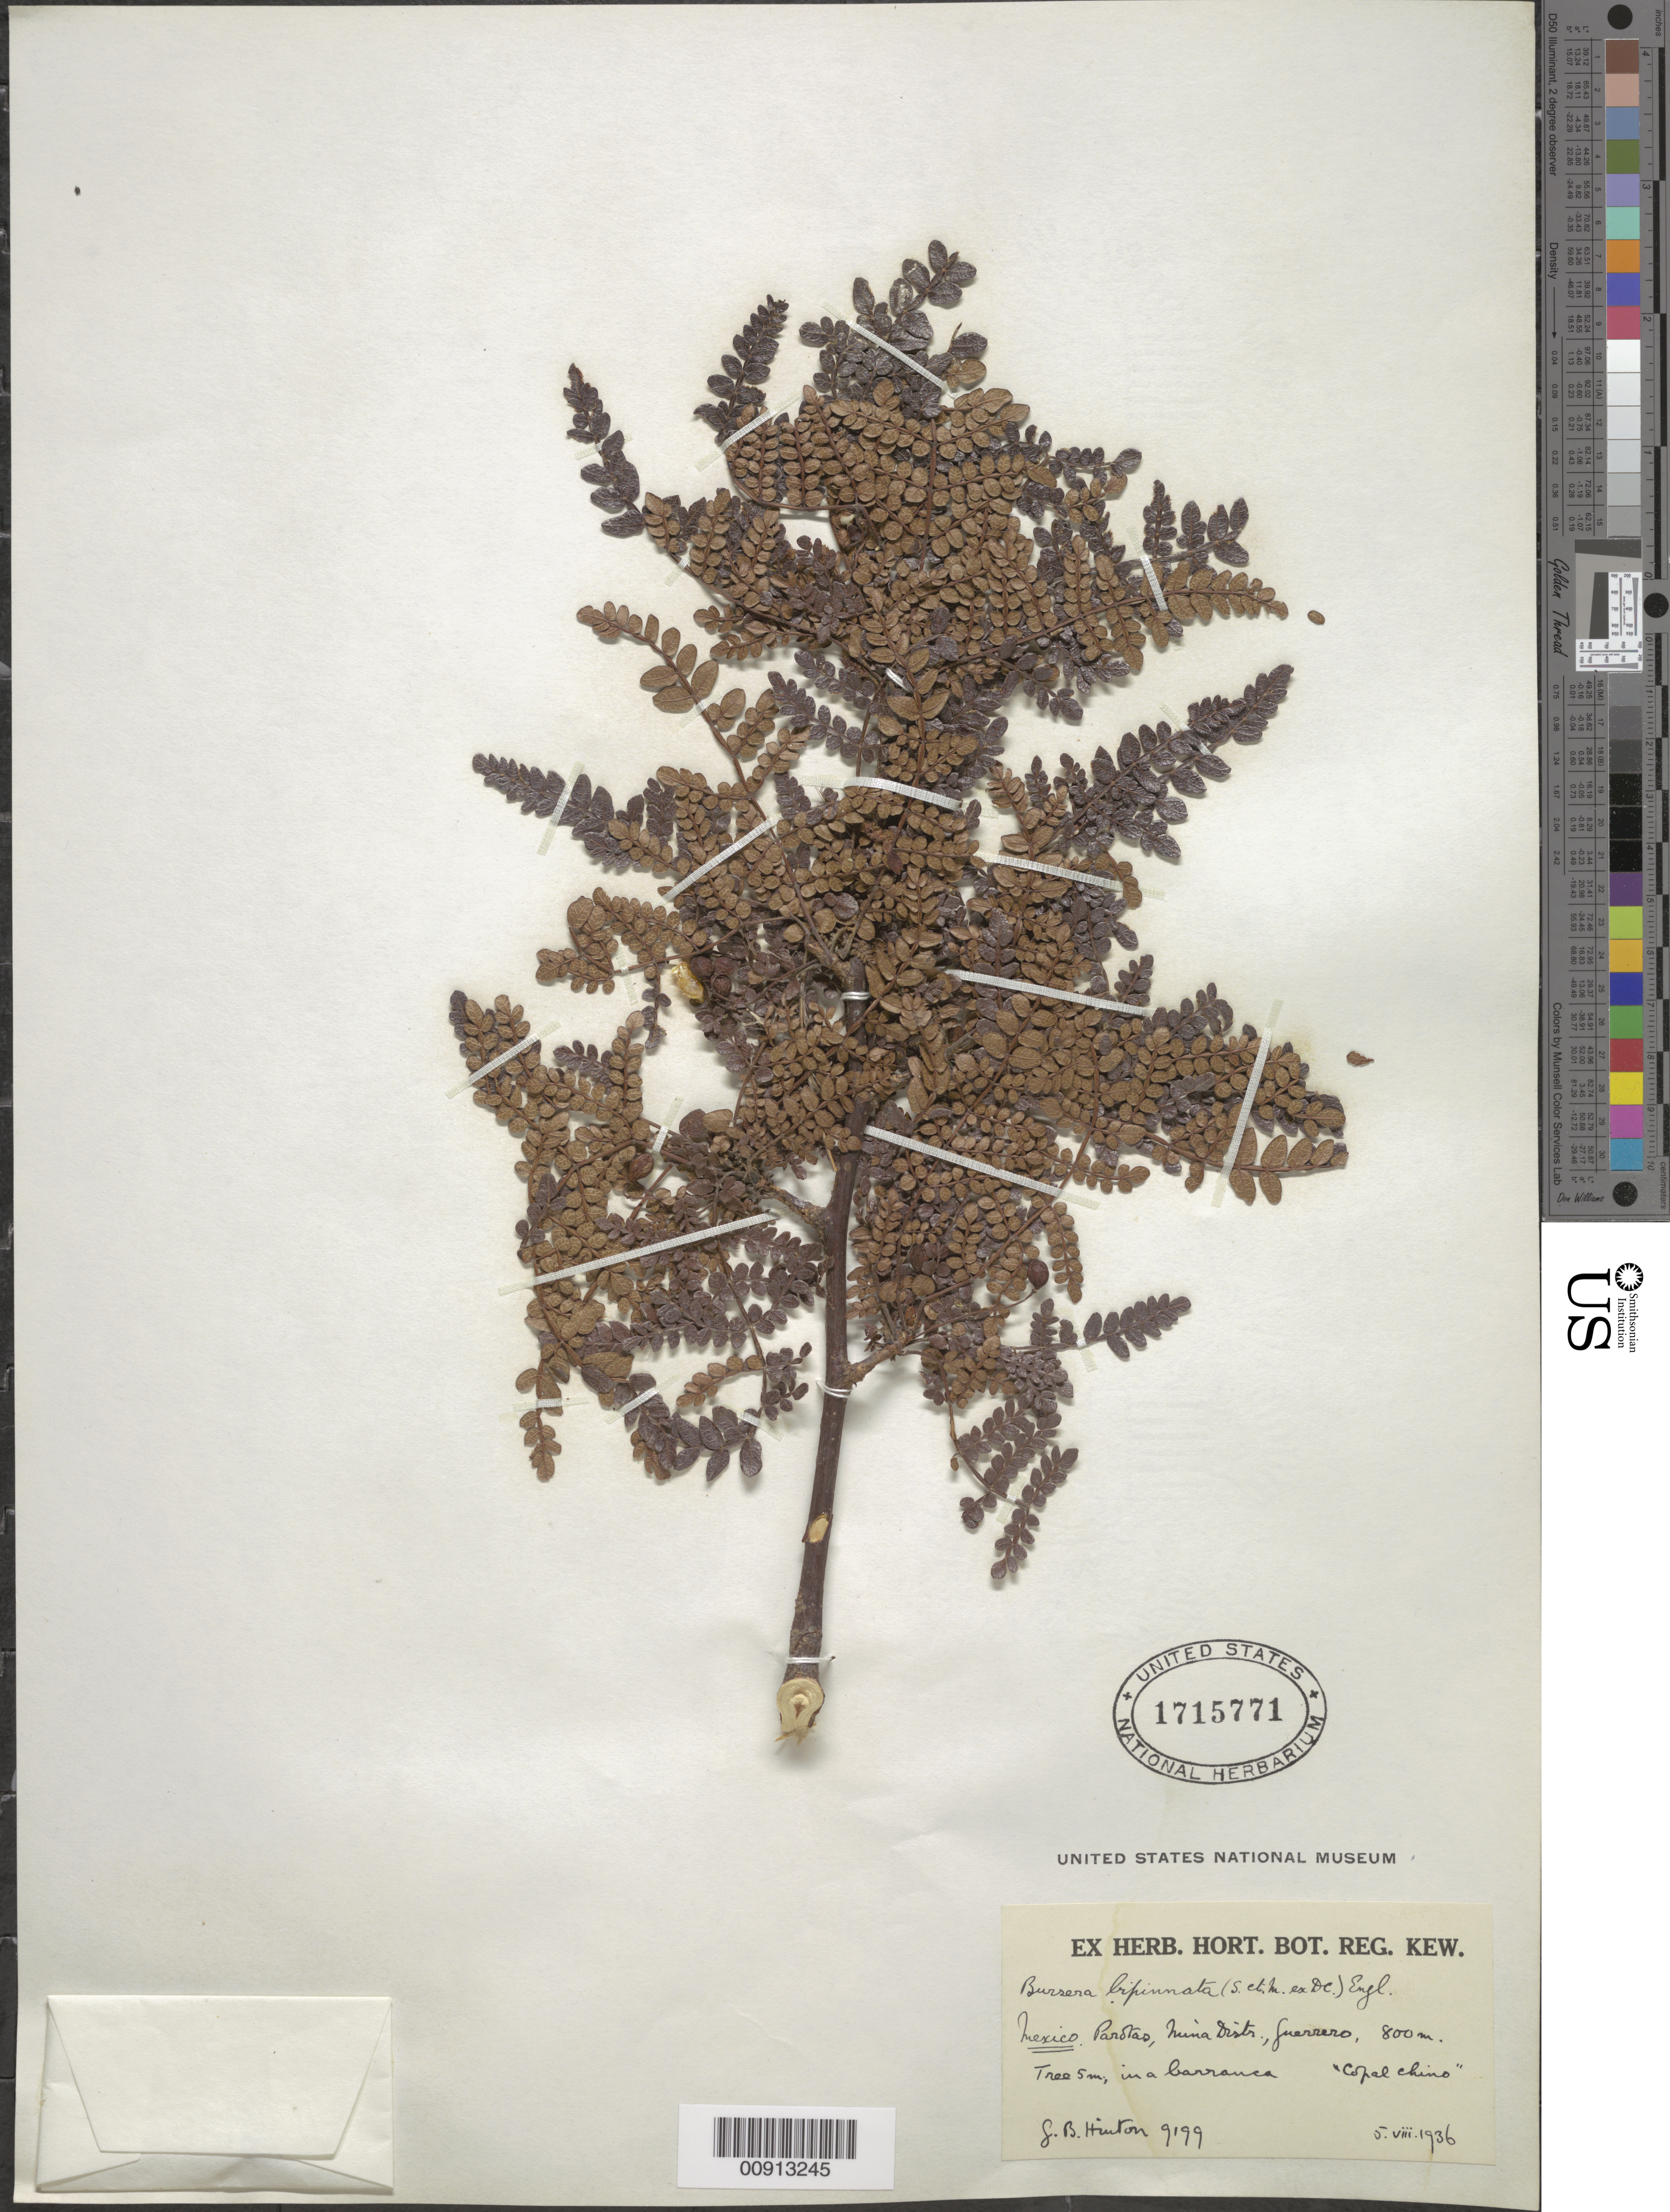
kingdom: Plantae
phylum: Tracheophyta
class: Magnoliopsida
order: Sapindales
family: Burseraceae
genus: Bursera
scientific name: Bursera bipinnata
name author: Engl.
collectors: G. B. Hinton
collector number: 9199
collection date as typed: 05 Aug 1936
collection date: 1936-08-05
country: Mexico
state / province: Guerrero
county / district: Mina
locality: Parotas, Mina Ditr., Guerrero.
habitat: In a barranca.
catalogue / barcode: US 1715771